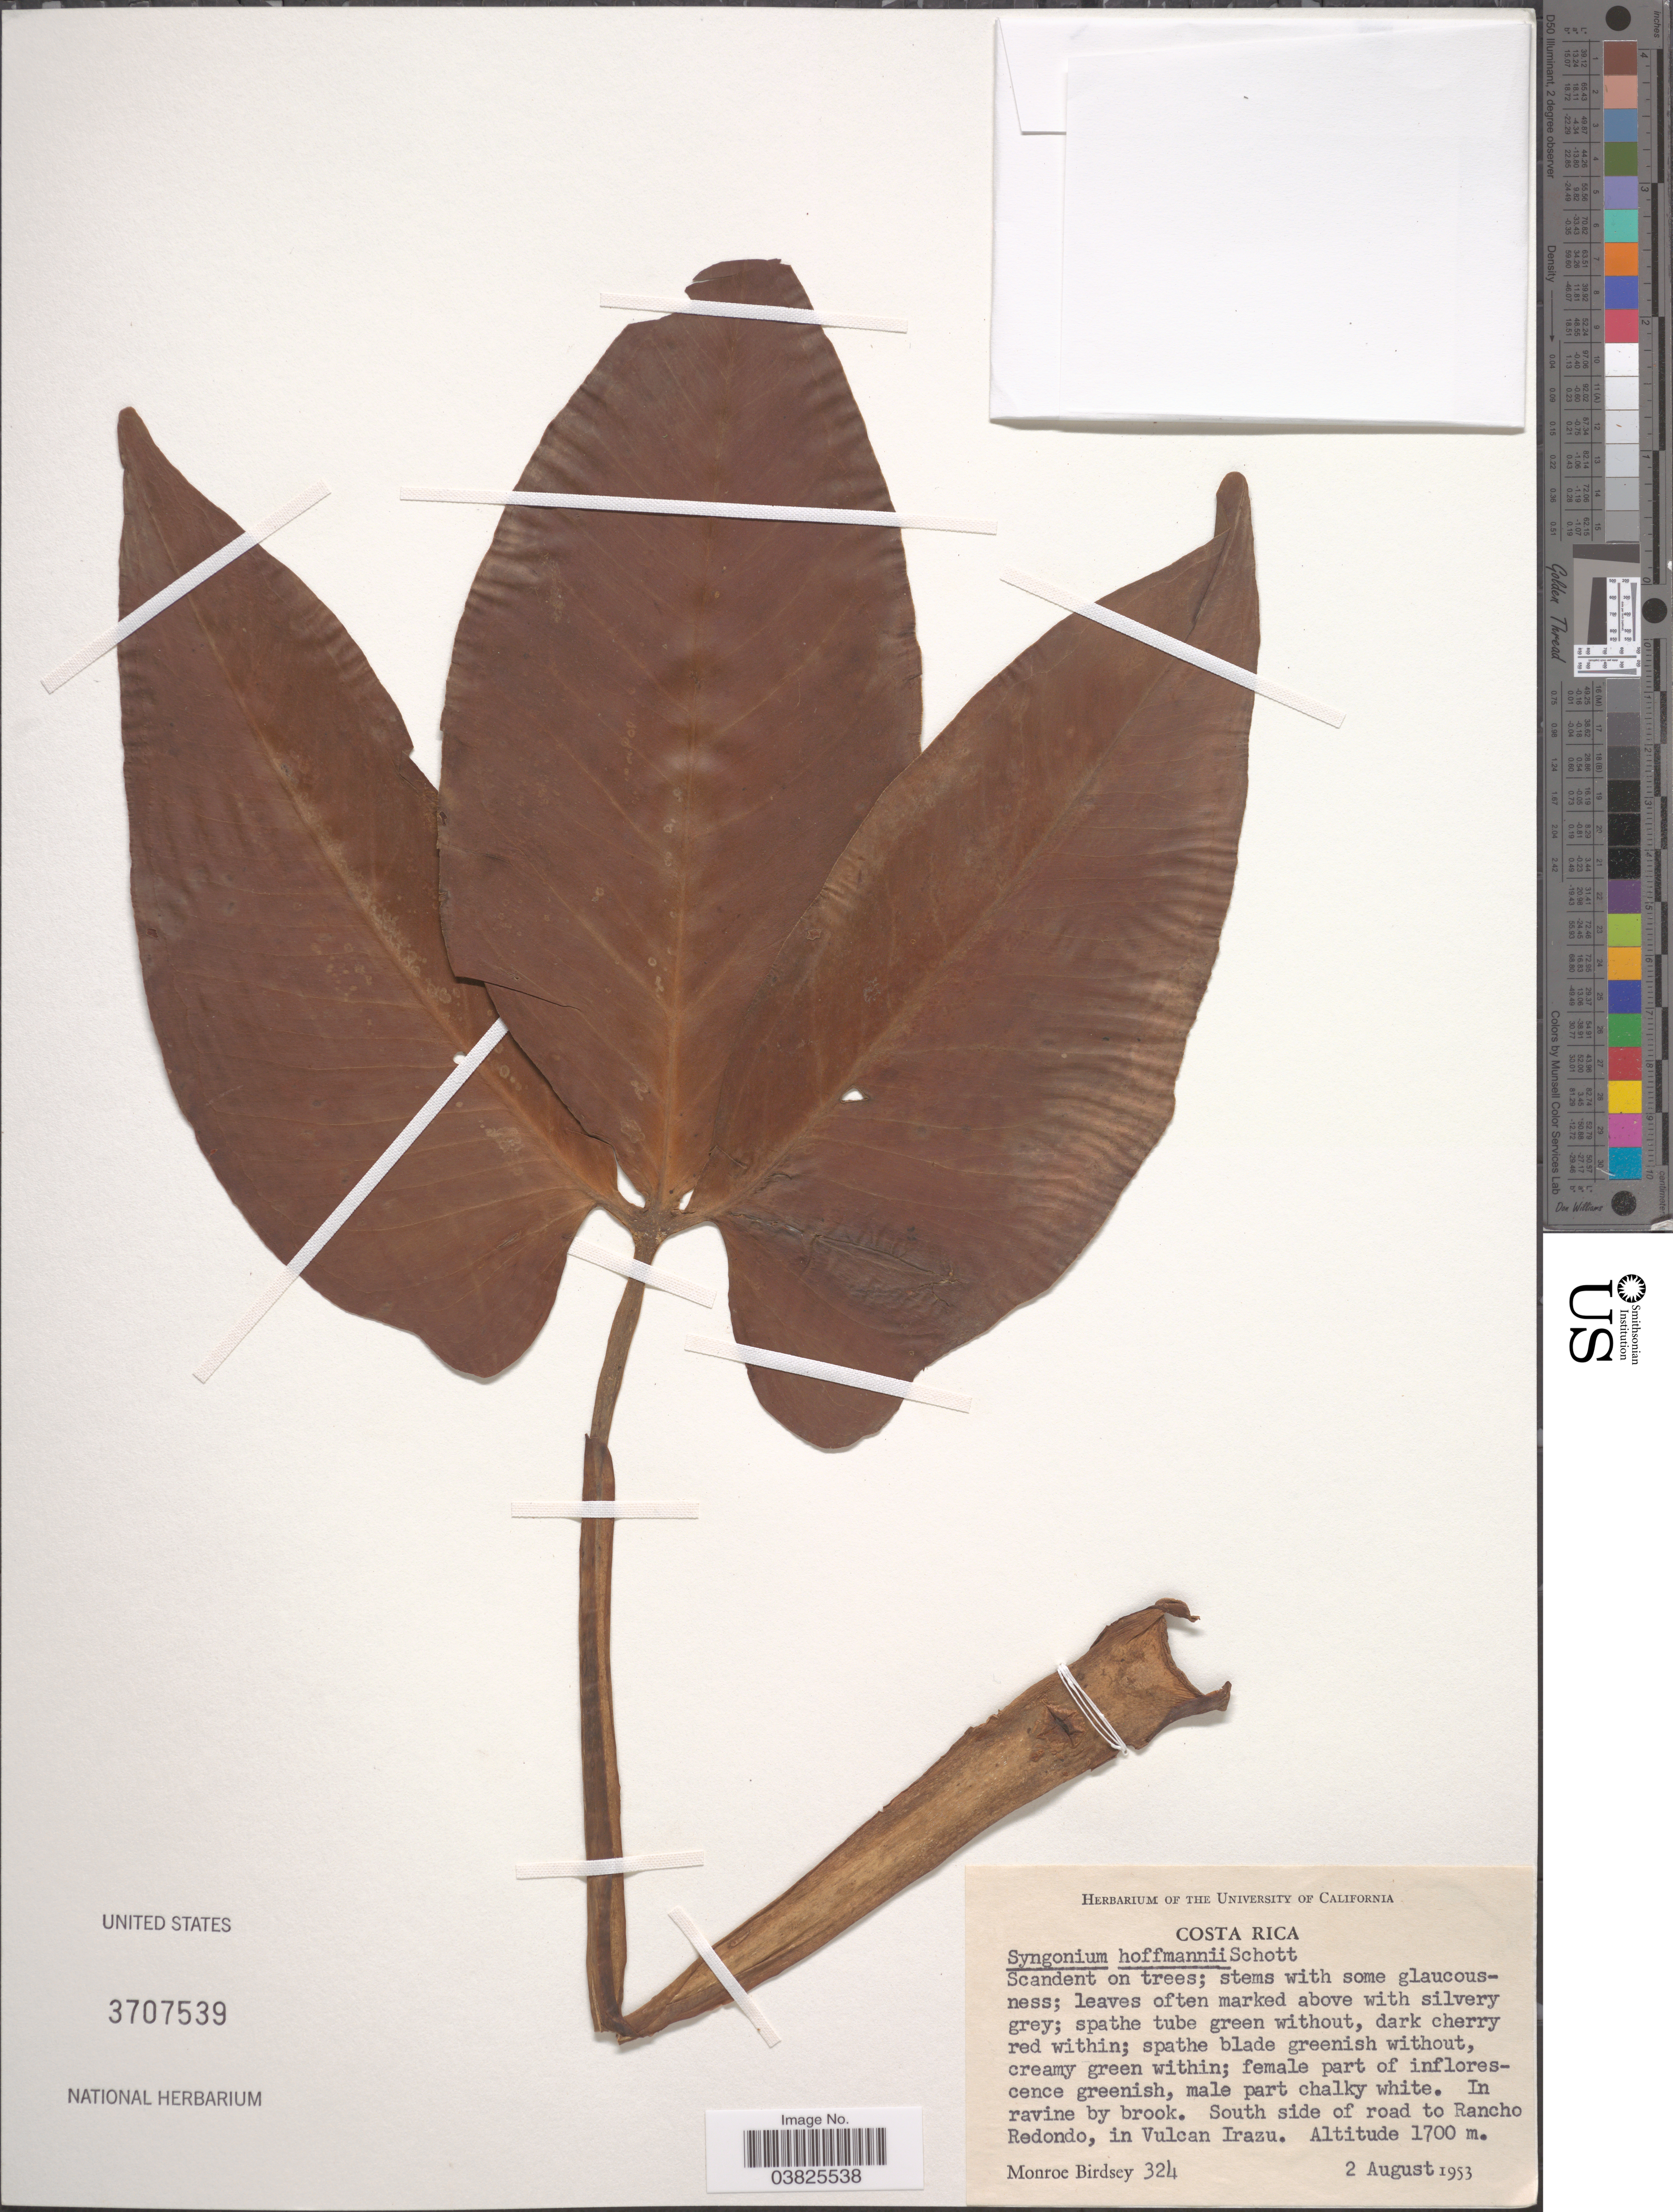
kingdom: Plantae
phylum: Tracheophyta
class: Liliopsida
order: Alismatales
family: Araceae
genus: Syngonium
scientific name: Syngonium hoffmannii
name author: Schott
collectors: M. Birdsey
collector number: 324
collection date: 1953-08-02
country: Costa Rica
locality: South side of road to Rancho Redondo, in Vulcan Irazu.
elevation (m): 1700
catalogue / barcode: US 3707539